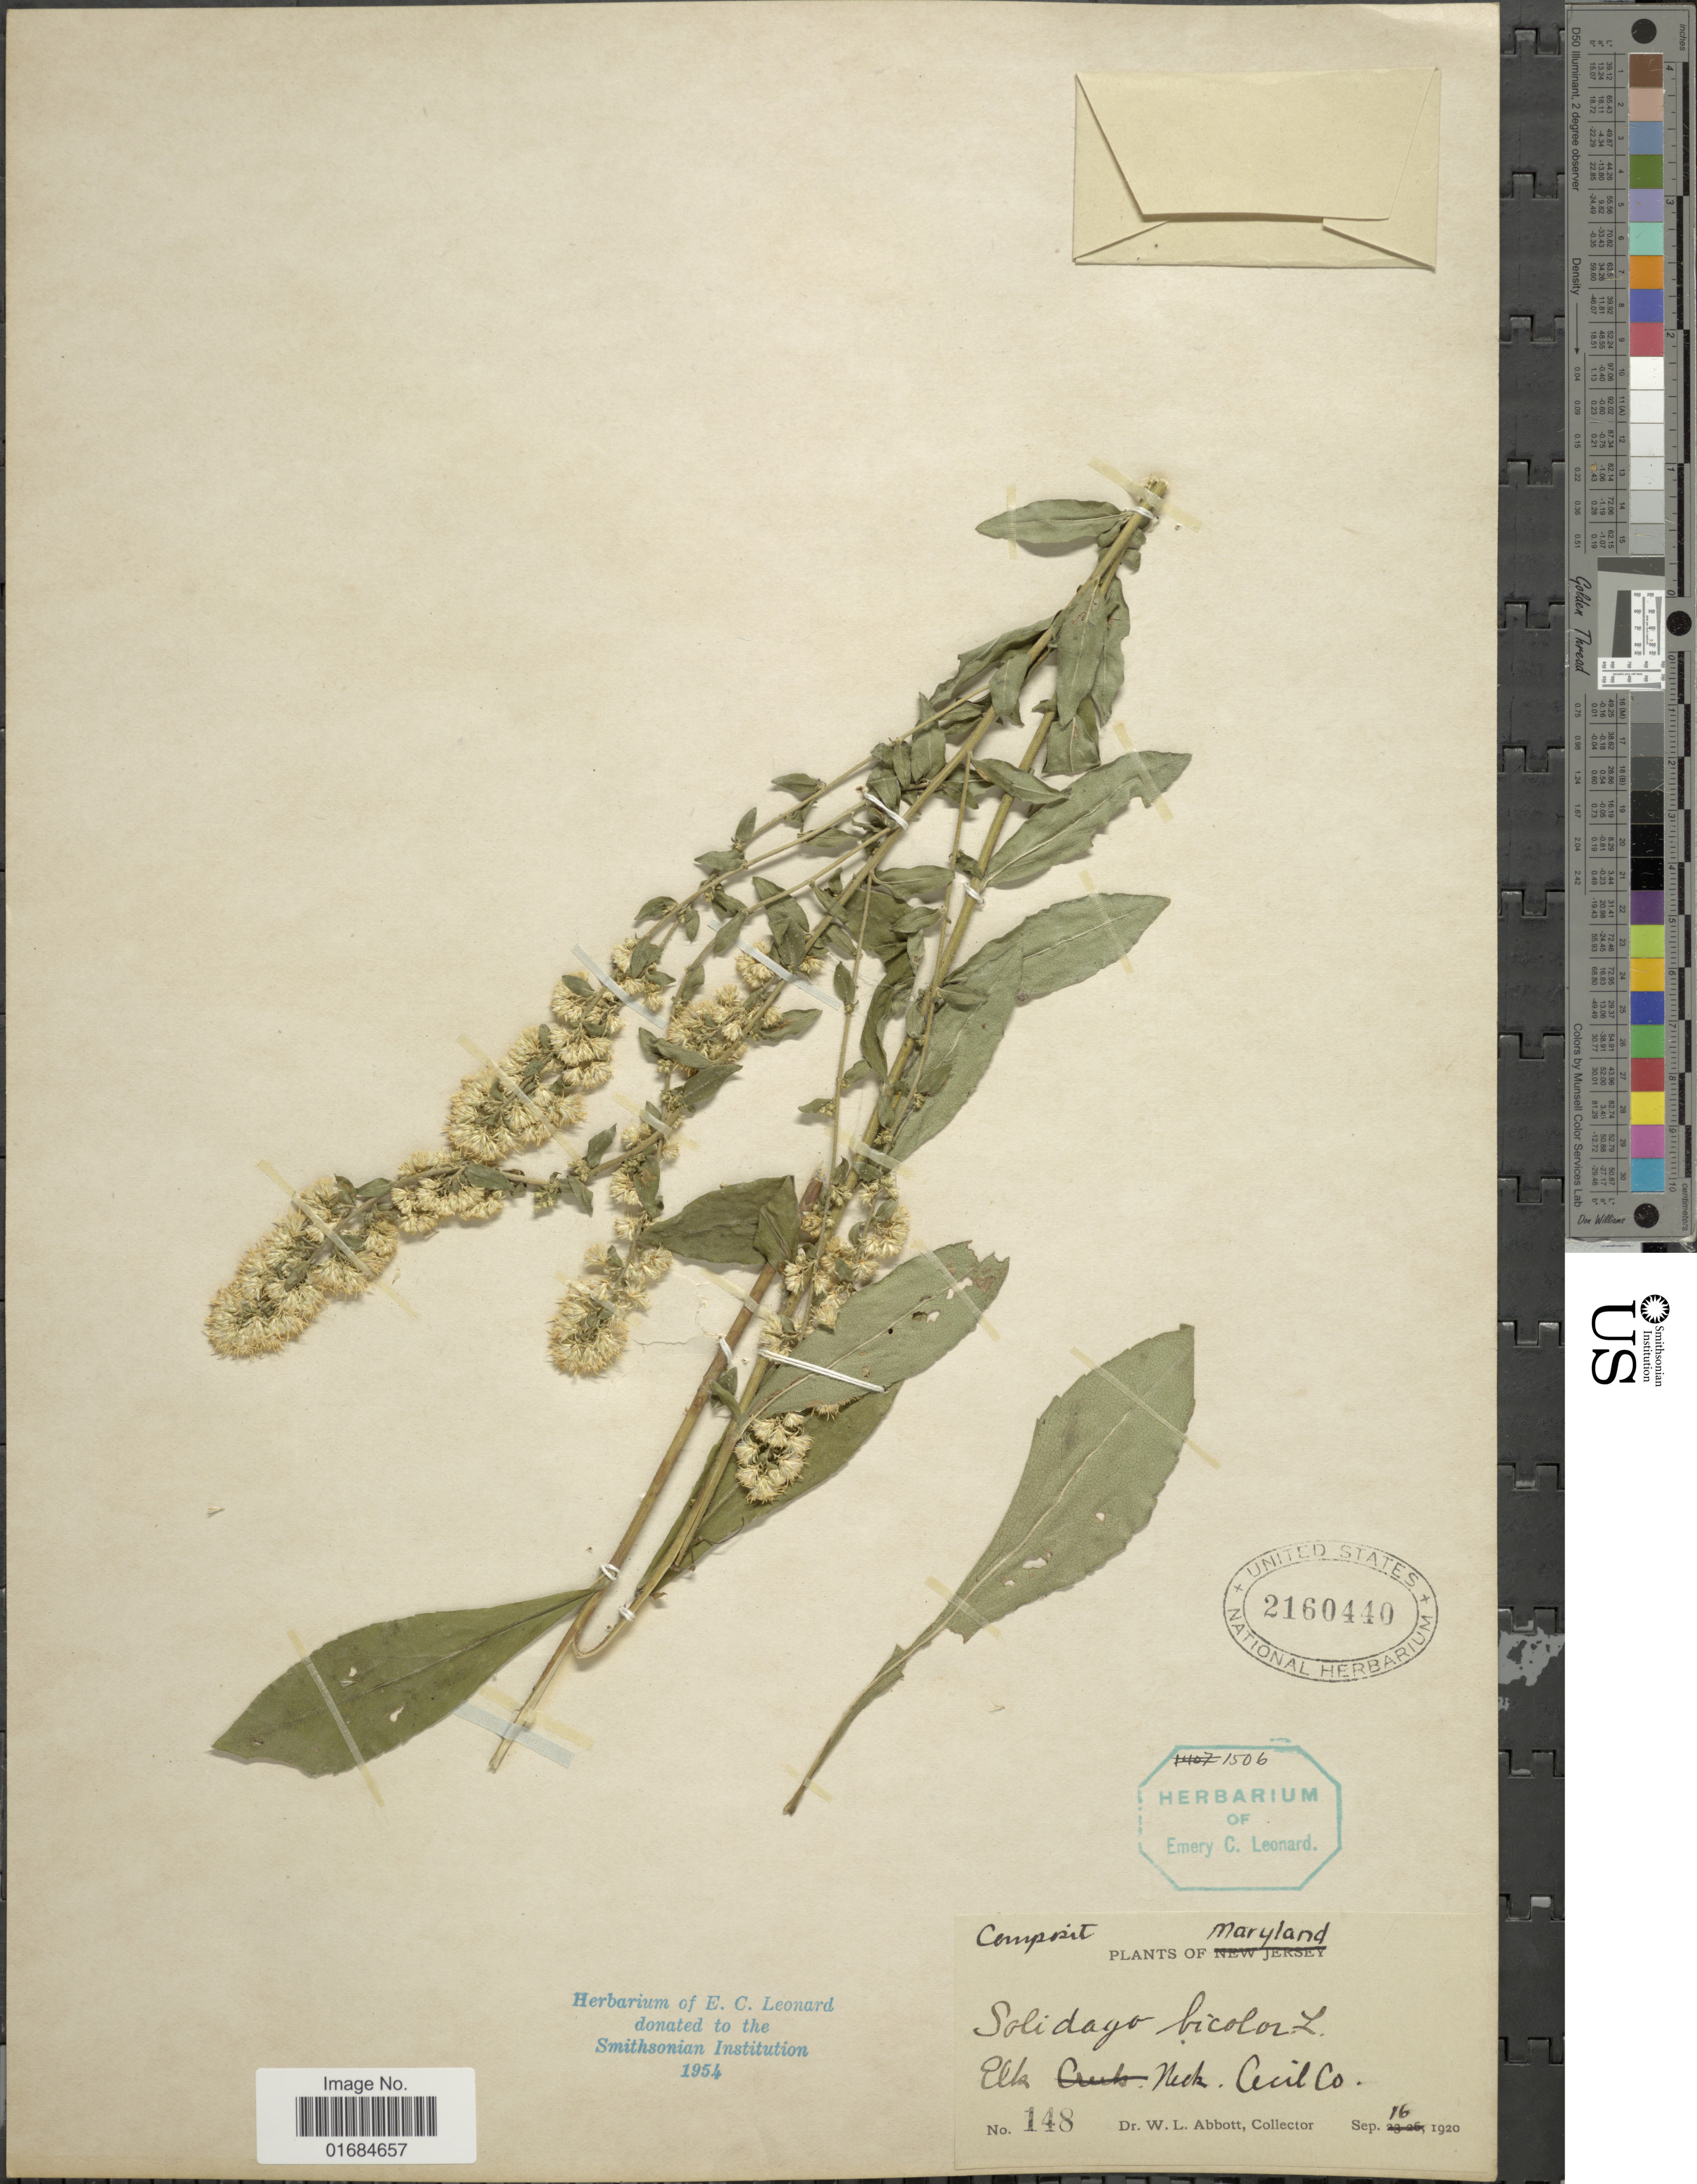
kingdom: Plantae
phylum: Tracheophyta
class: Magnoliopsida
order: Asterales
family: Asteraceae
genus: Solidago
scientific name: Solidago bicolor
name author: L.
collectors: W. L. Abbott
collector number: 148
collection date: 1920-09-16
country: United States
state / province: Maryland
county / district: Cecil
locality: Elk Neck. Cecil co.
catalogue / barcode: US 2160440